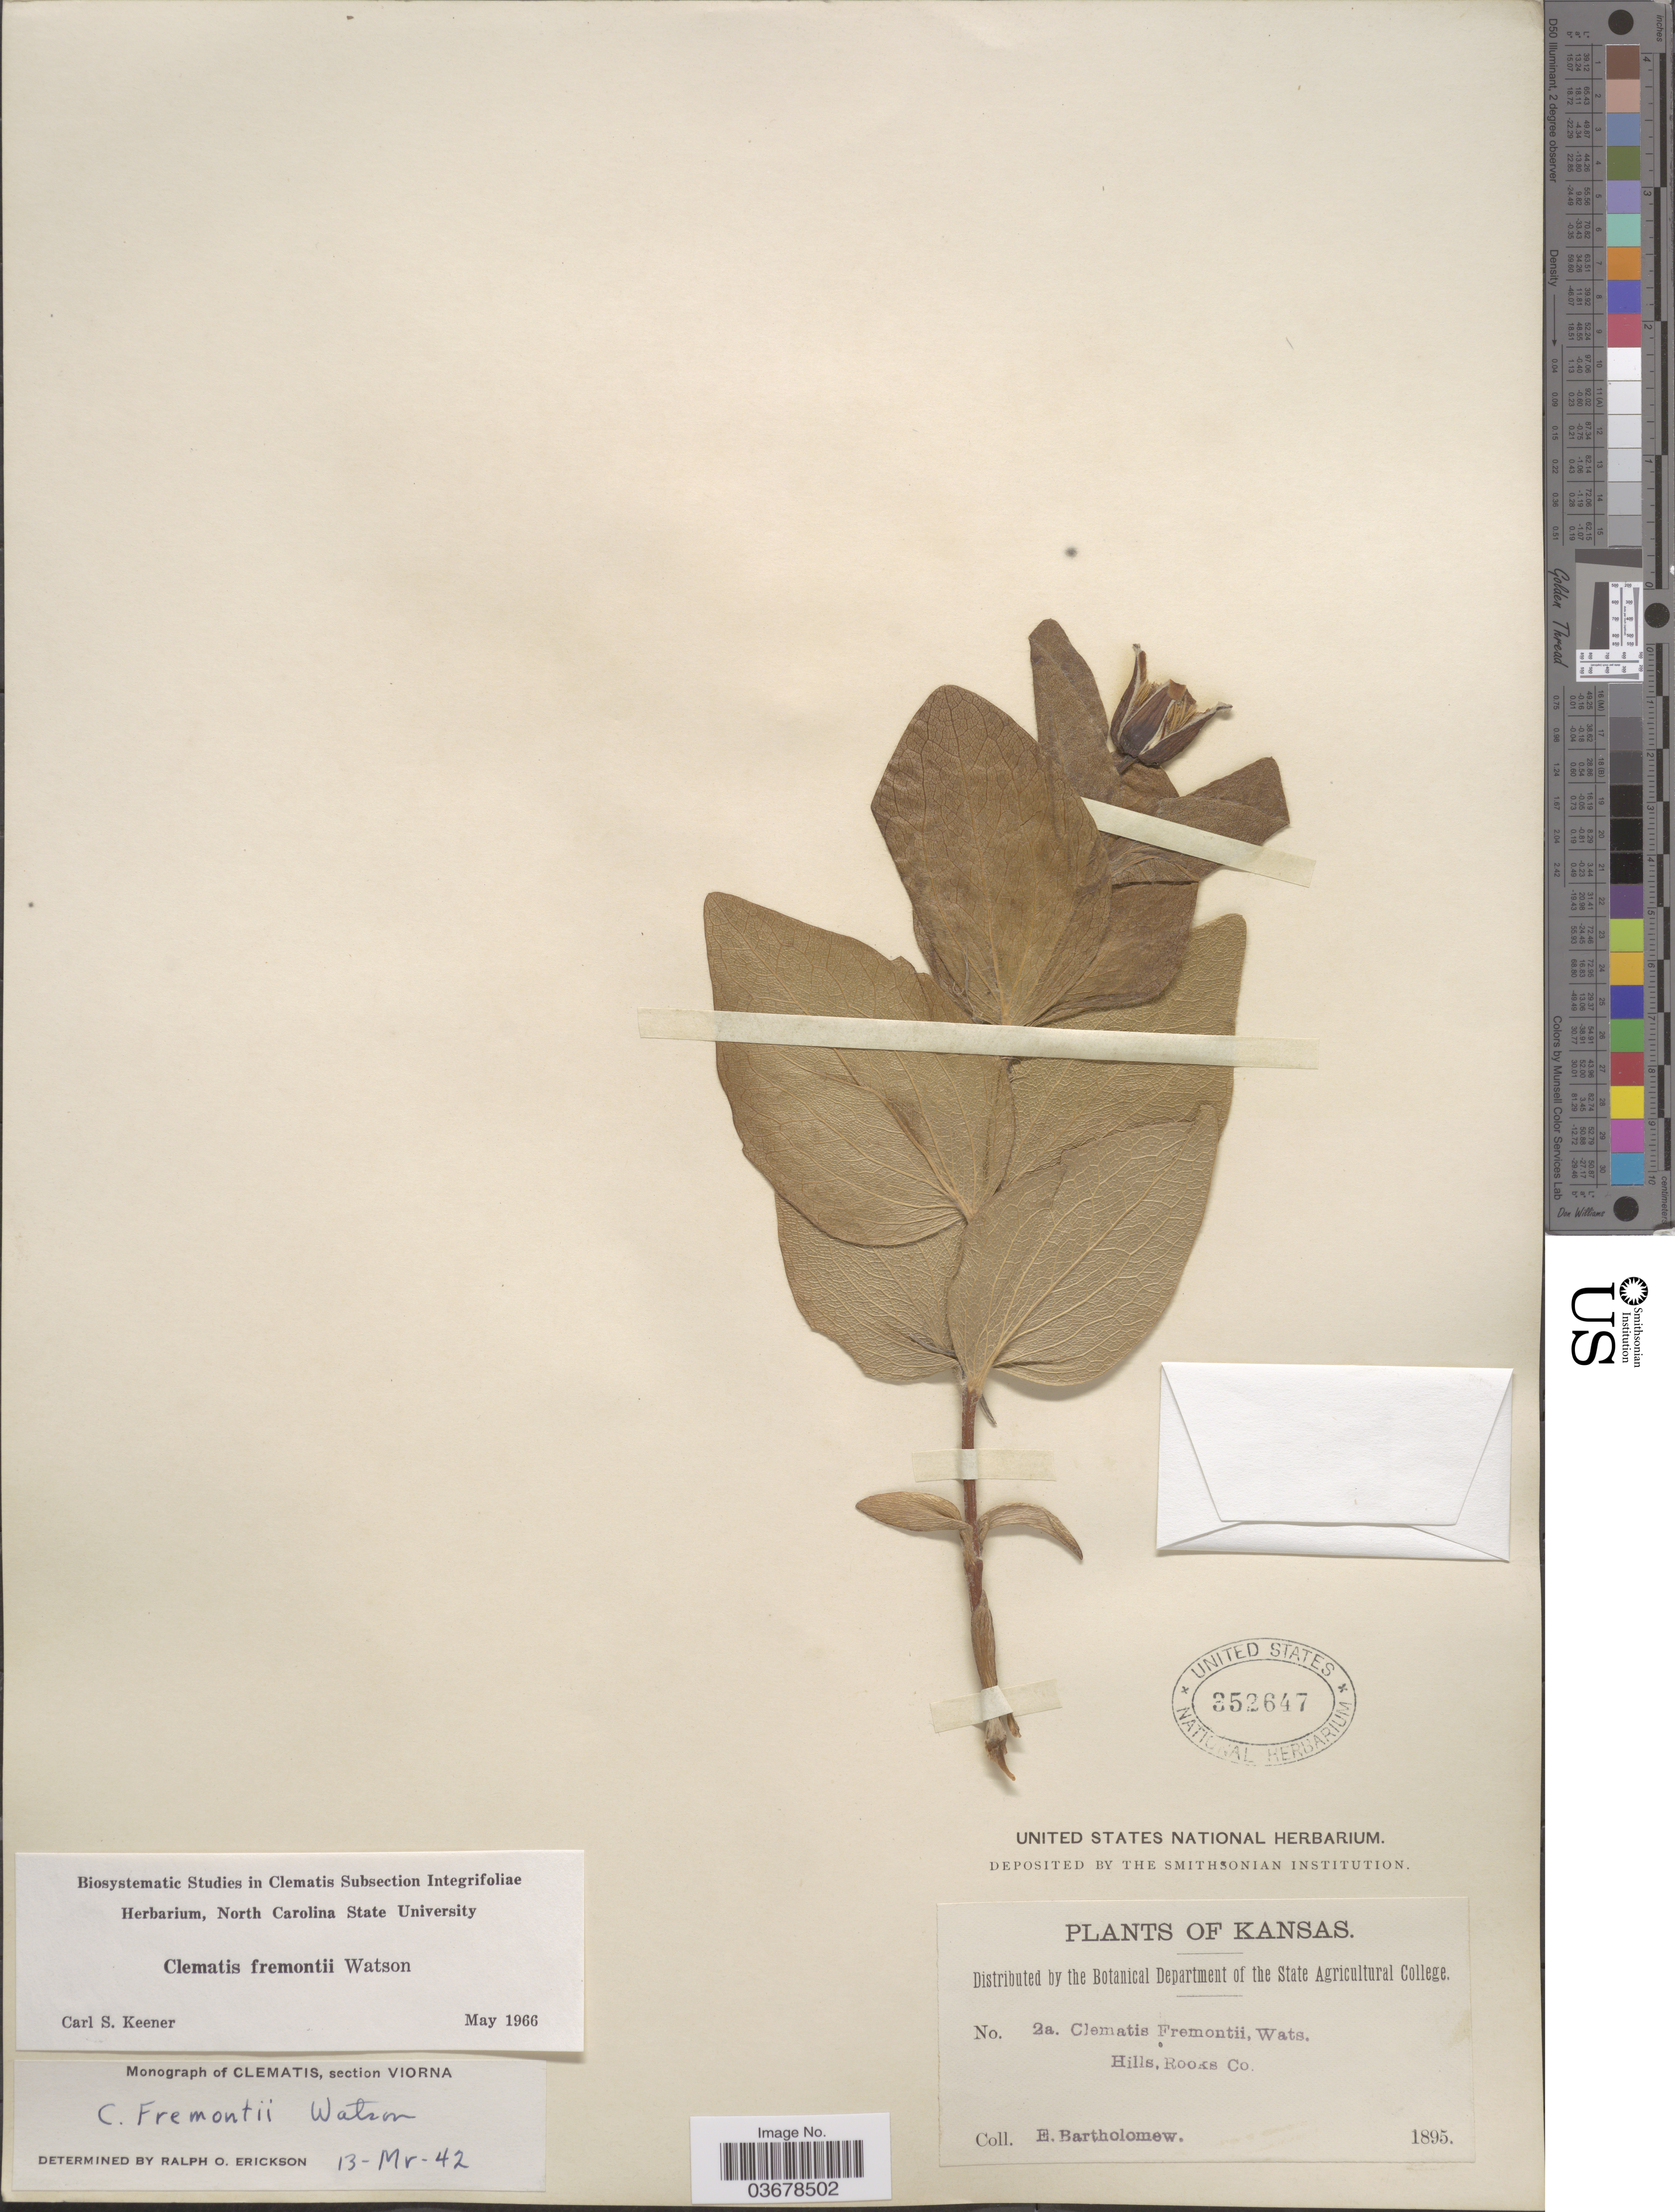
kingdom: Plantae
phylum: Tracheophyta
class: Magnoliopsida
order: Ranunculales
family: Ranunculaceae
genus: Clematis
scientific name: Clematis viorna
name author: L.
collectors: E. Bartholomew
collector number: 2a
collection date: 1895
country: United States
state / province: Kansas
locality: Hills, Rooks Co.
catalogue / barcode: US 352647